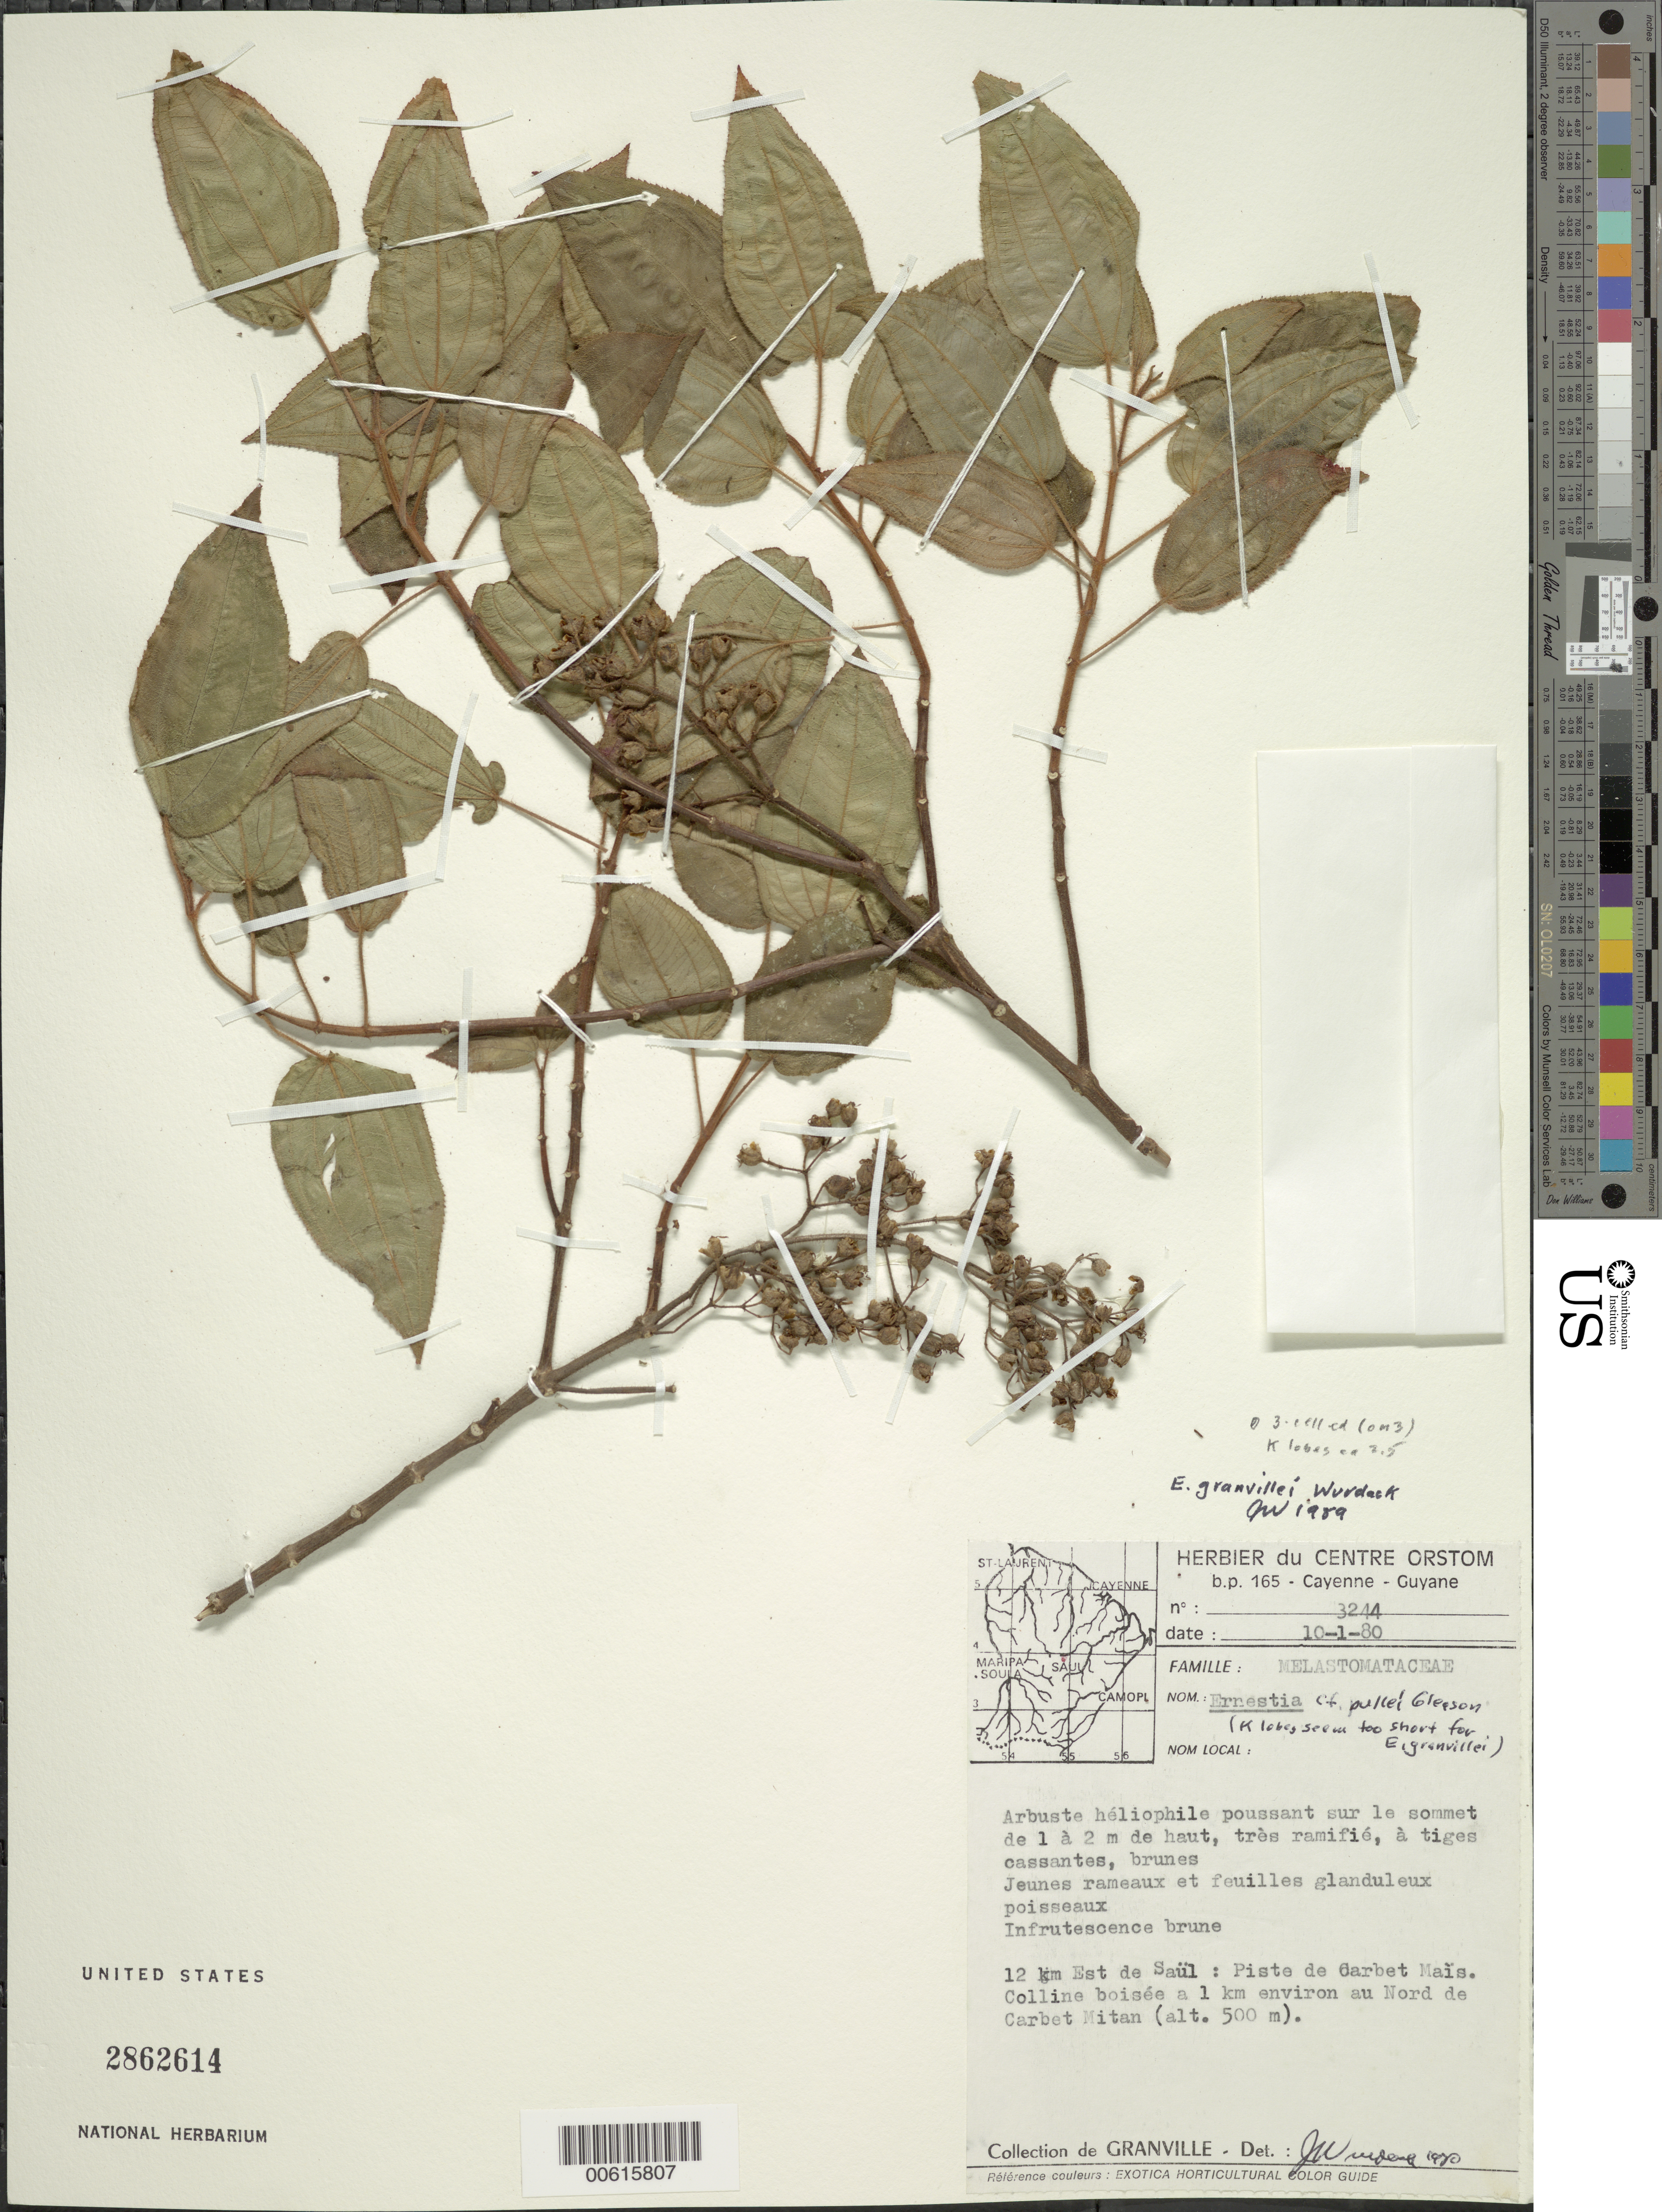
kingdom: Plantae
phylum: Tracheophyta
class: Magnoliopsida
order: Myrtales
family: Melastomataceae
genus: Ernestia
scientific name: Ernestia granvillei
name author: Wurdack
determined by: Wurdack, John J., (US), US (UNITED STATES)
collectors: J.-J. de Granville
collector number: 3244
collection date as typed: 10-Jan-80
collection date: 1980-01-10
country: French Guiana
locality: Saül, 12 km E de; Piste de Carbet Maïs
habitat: Colline goisee a 1km environ au Nord de Carbet Mitan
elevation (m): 500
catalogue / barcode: US 2862614